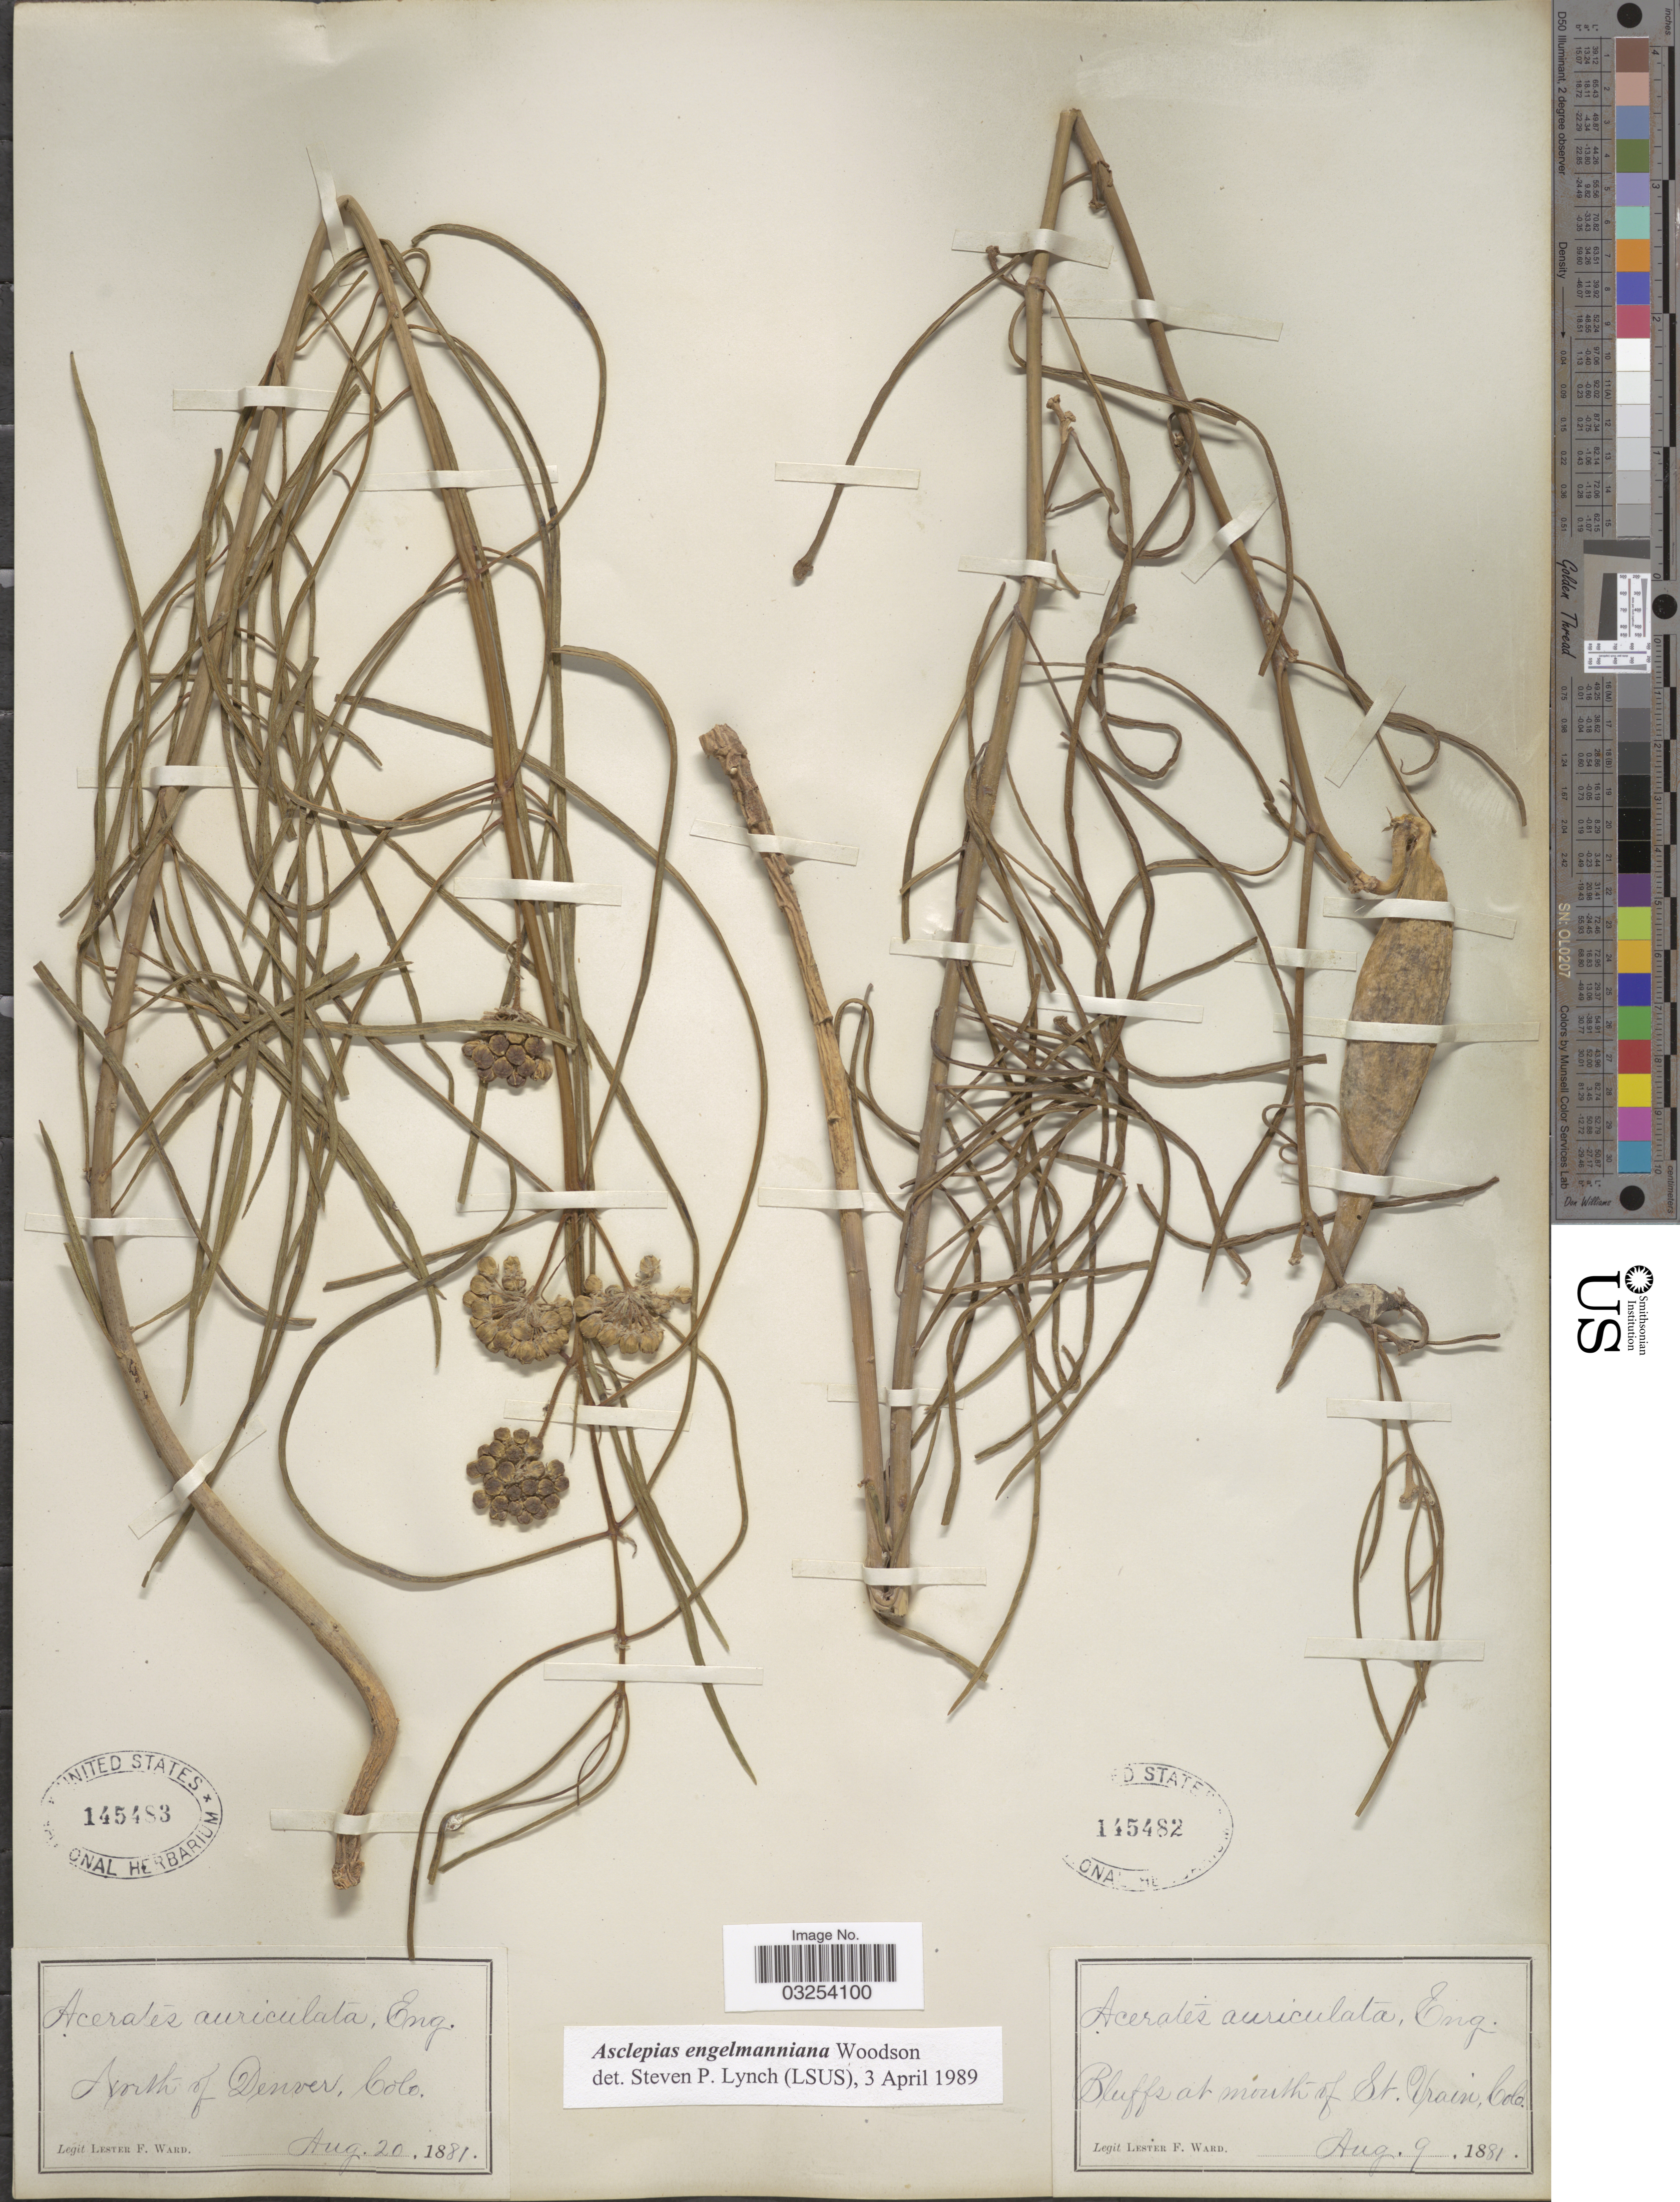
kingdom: Plantae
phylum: Tracheophyta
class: Magnoliopsida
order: Gentianales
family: Apocynaceae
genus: Asclepias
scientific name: Asclepias engelmanniana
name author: Woodson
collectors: L. F. Ward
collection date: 1881-08-20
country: United States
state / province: Colorado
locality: North of Denver.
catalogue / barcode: US 145483